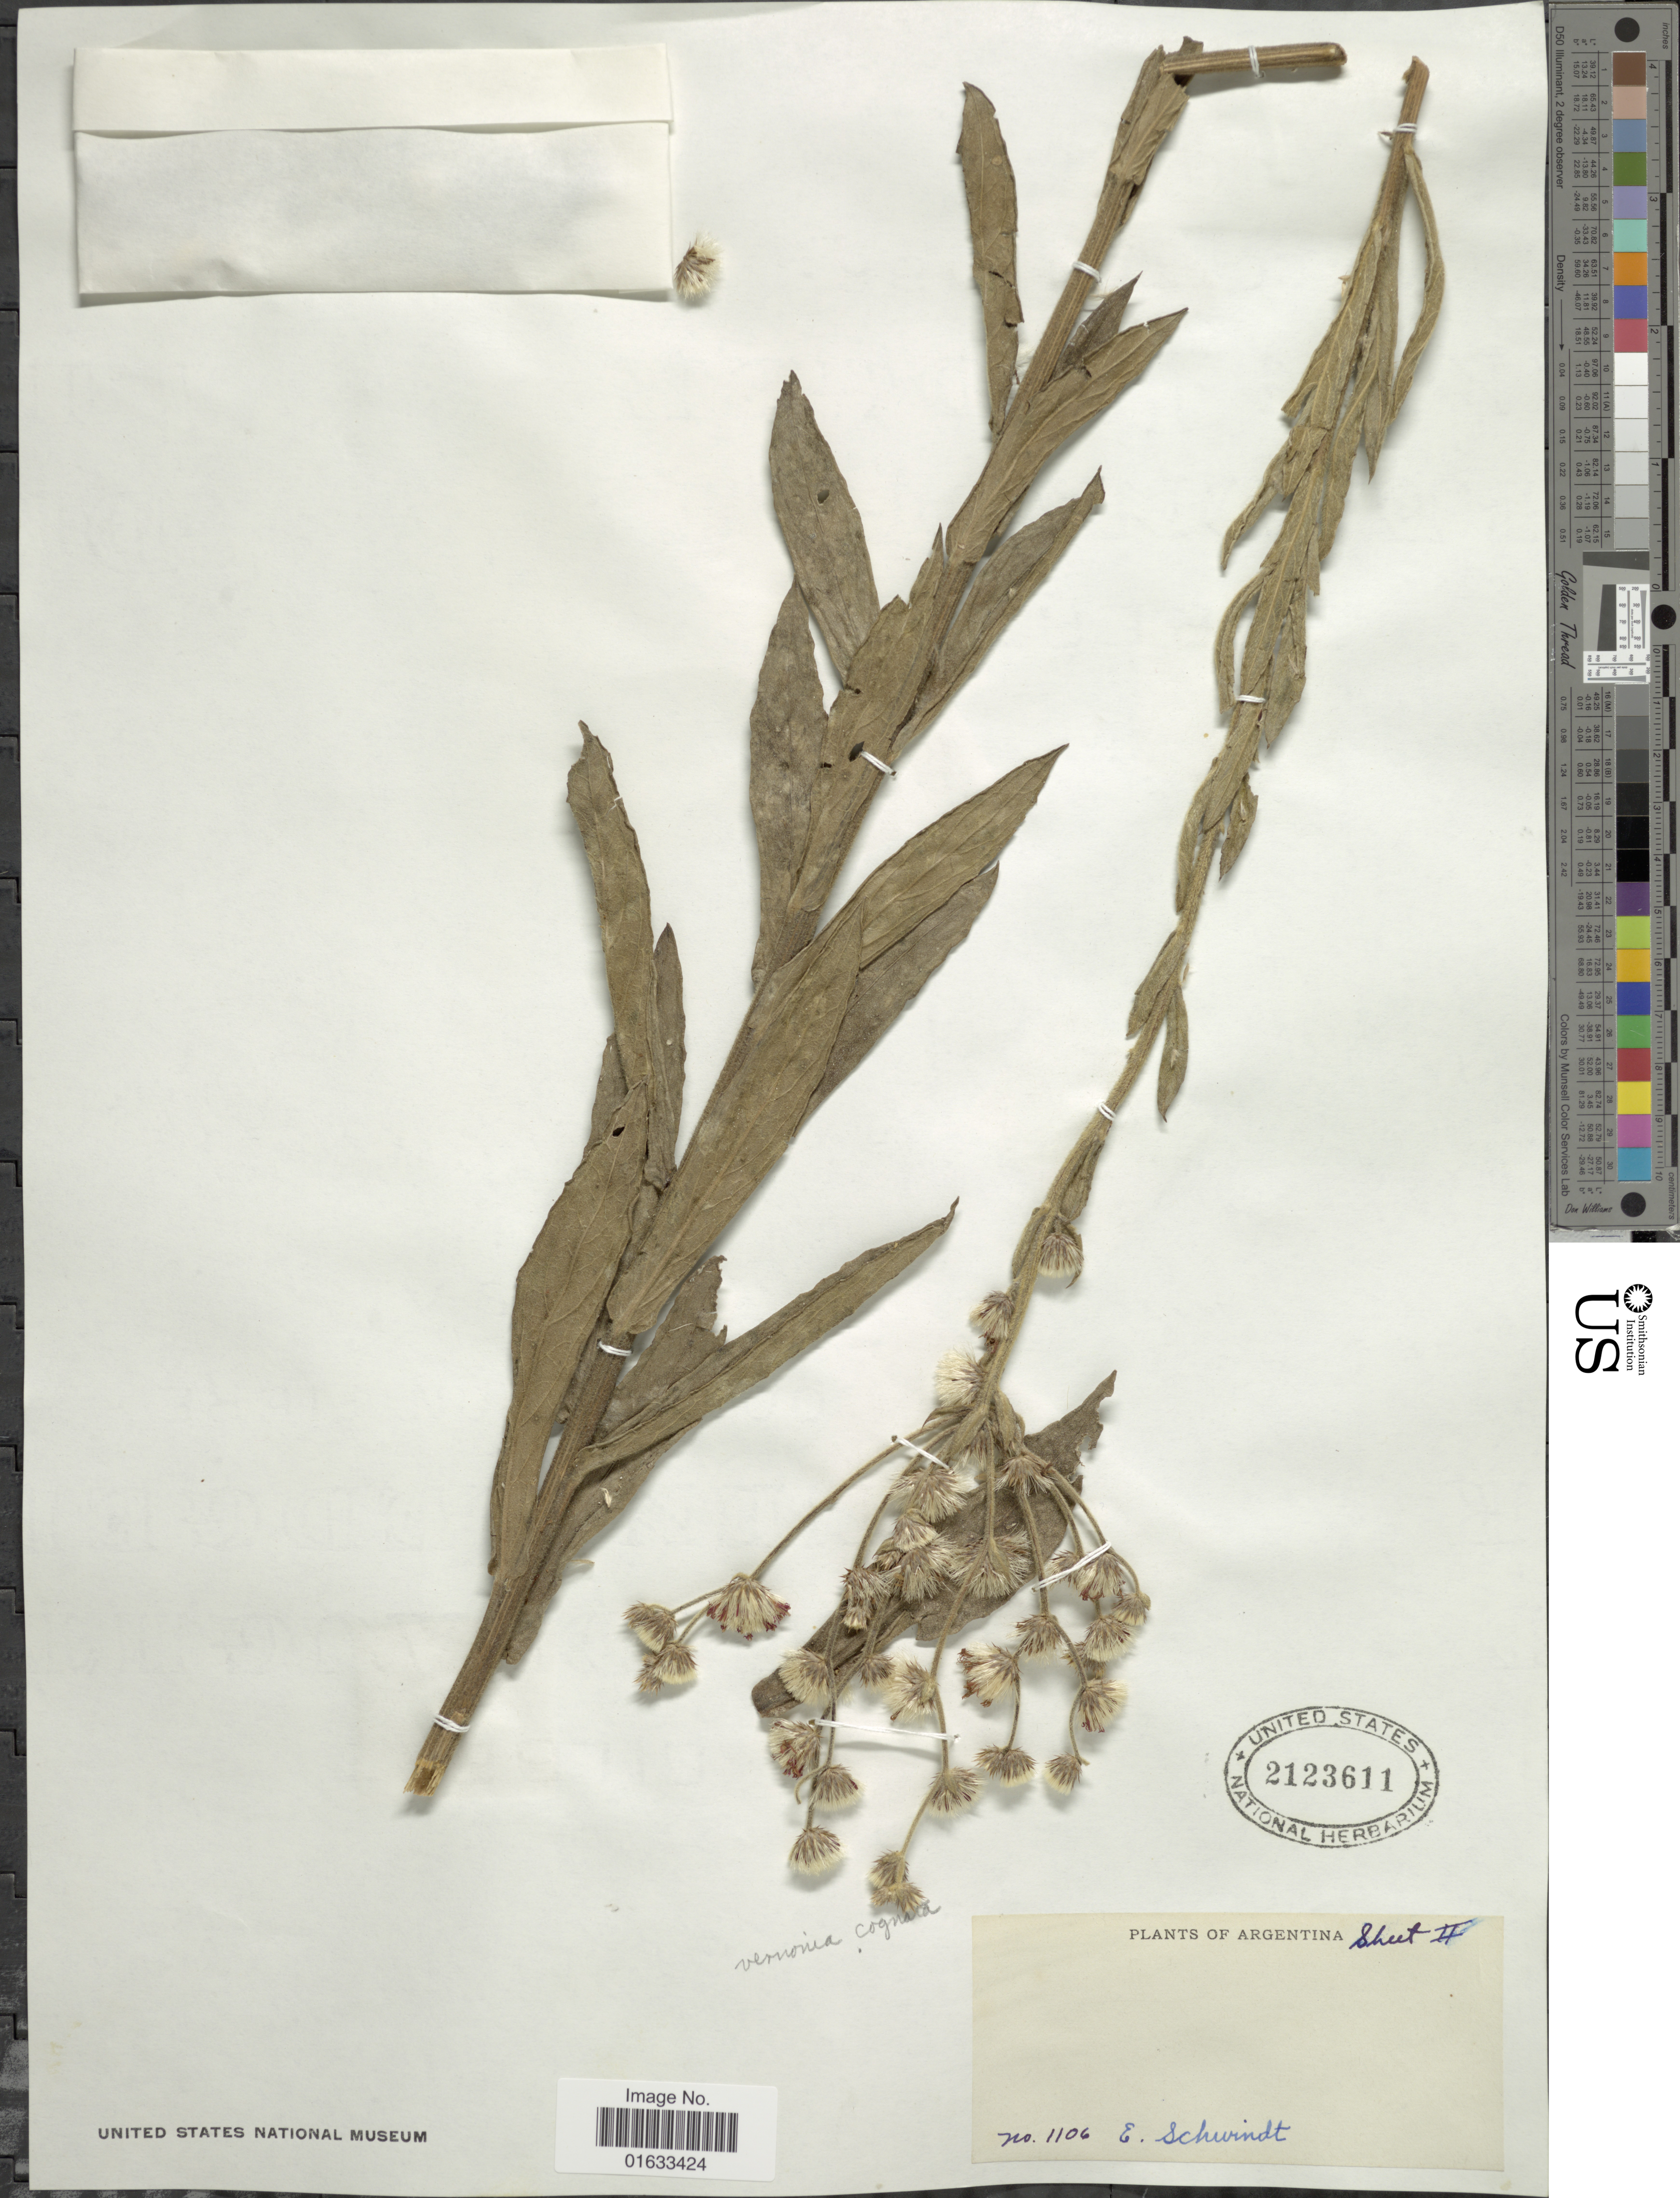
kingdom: Plantae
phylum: Tracheophyta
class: Magnoliopsida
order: Asterales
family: Asteraceae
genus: Chrysolaena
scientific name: Chrysolaena platensis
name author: (Spreng.) H. Rob.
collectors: E. Schmidt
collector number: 1106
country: Argentina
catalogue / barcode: US 2123611